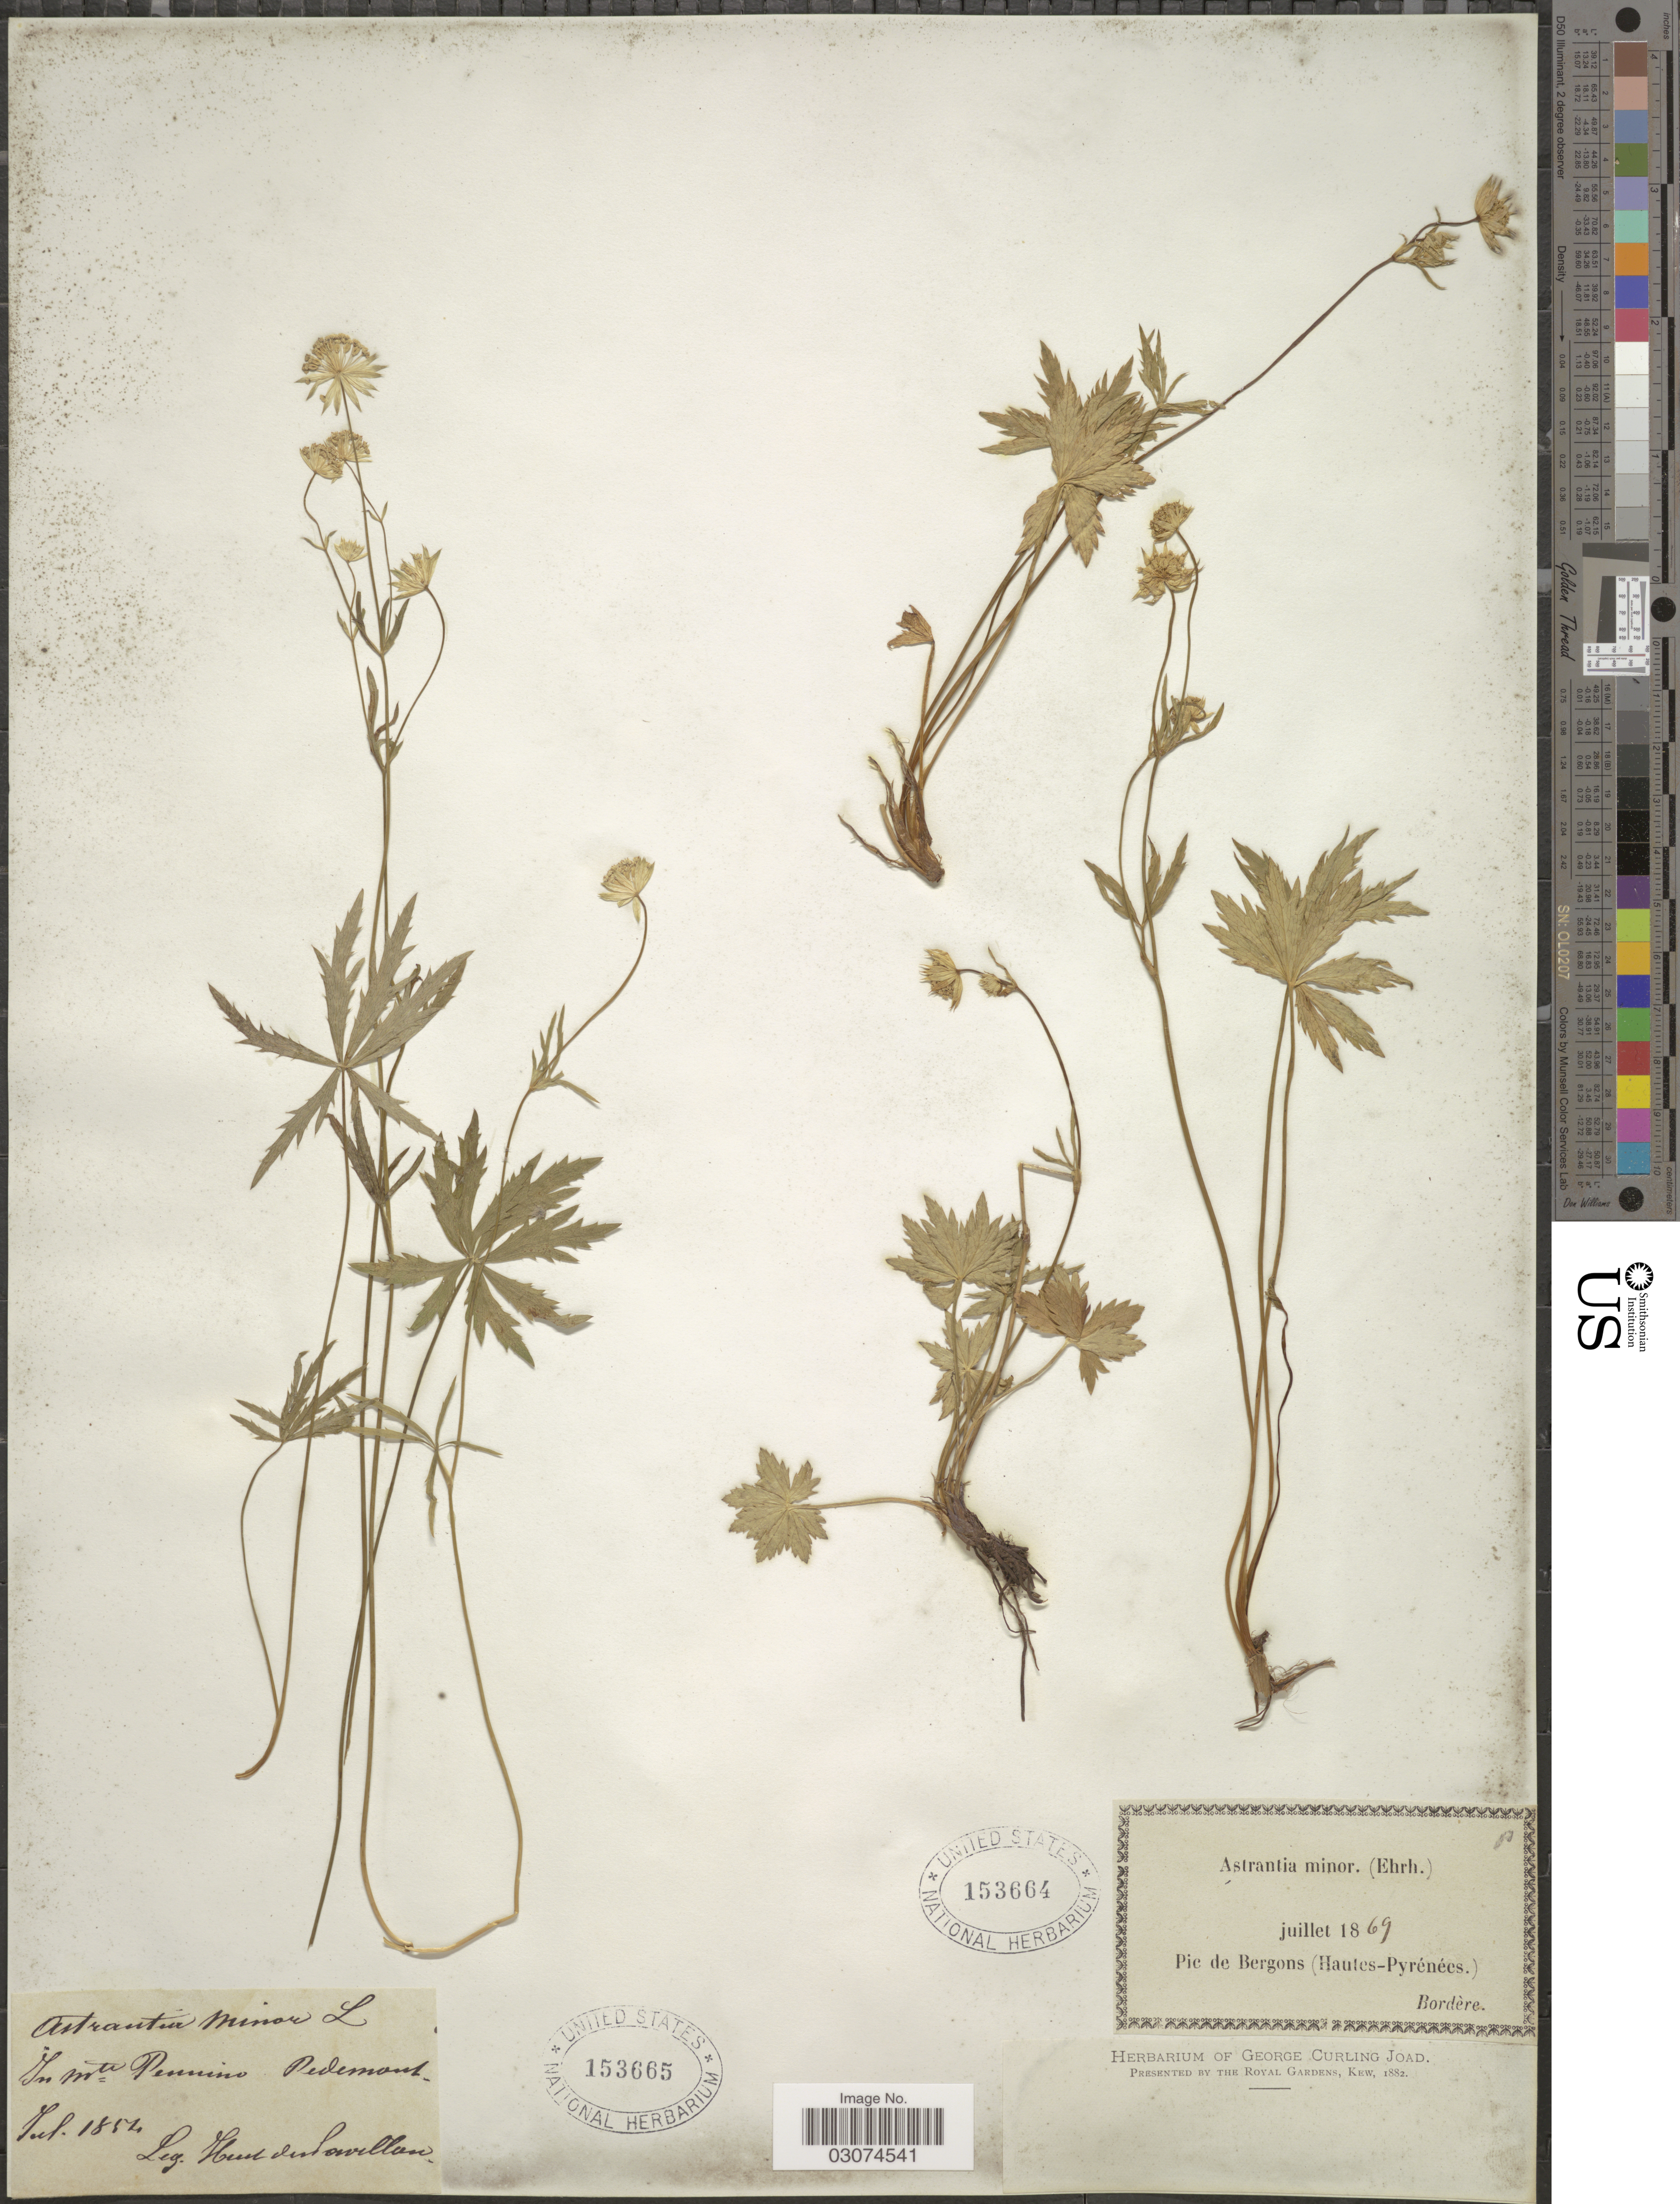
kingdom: Plantae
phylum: Tracheophyta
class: Magnoliopsida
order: Apiales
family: Apiaceae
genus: Astrantia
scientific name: Astrantia minor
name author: L.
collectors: -. Bordère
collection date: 1869-07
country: France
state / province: Occitanie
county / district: Hautes-Pyrénées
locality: Pic de Bergons (Hautes-Pyrénées.)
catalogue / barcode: US 153664-2